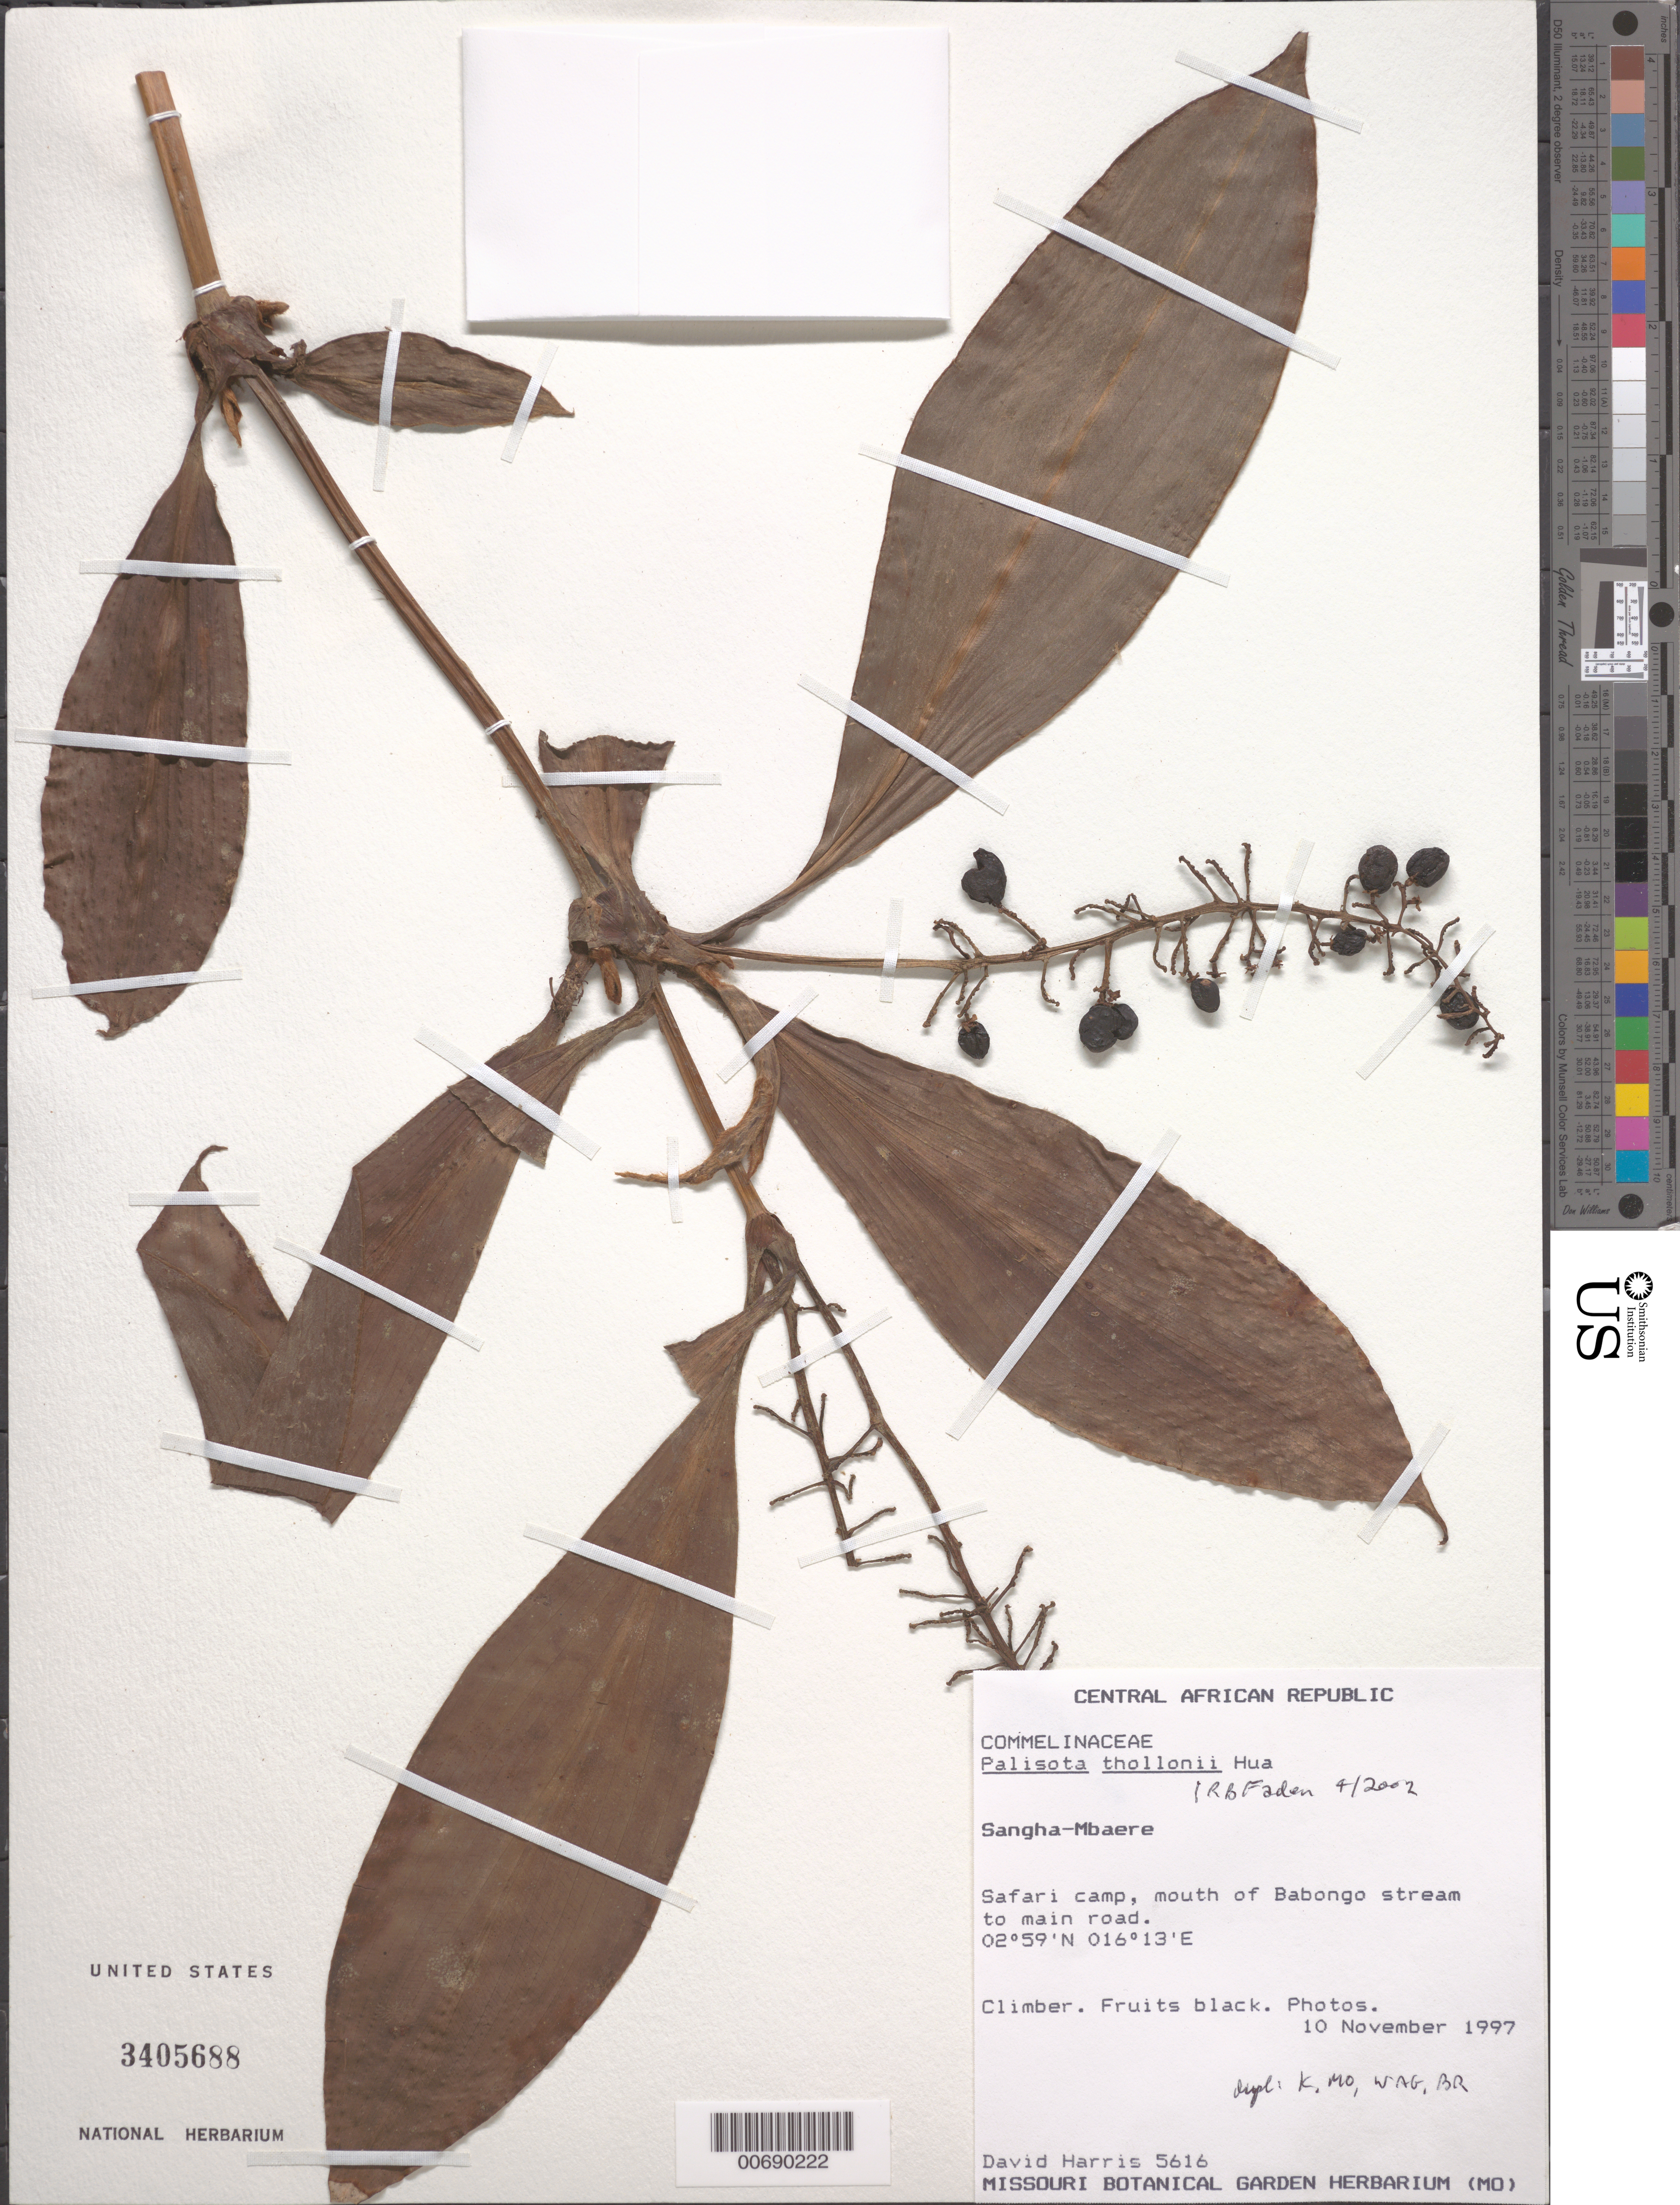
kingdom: Plantae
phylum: Tracheophyta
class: Liliopsida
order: Commelinales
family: Commelinaceae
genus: Palisota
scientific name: Palisota thollonii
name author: Hua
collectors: D. J. Harris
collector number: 5616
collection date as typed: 10 Nov 1997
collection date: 1997-11-10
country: Central African Republic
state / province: Sangha-Mbaere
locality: Mbaere, Safari camp at mouth of Babongo stream.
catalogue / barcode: US 3405688